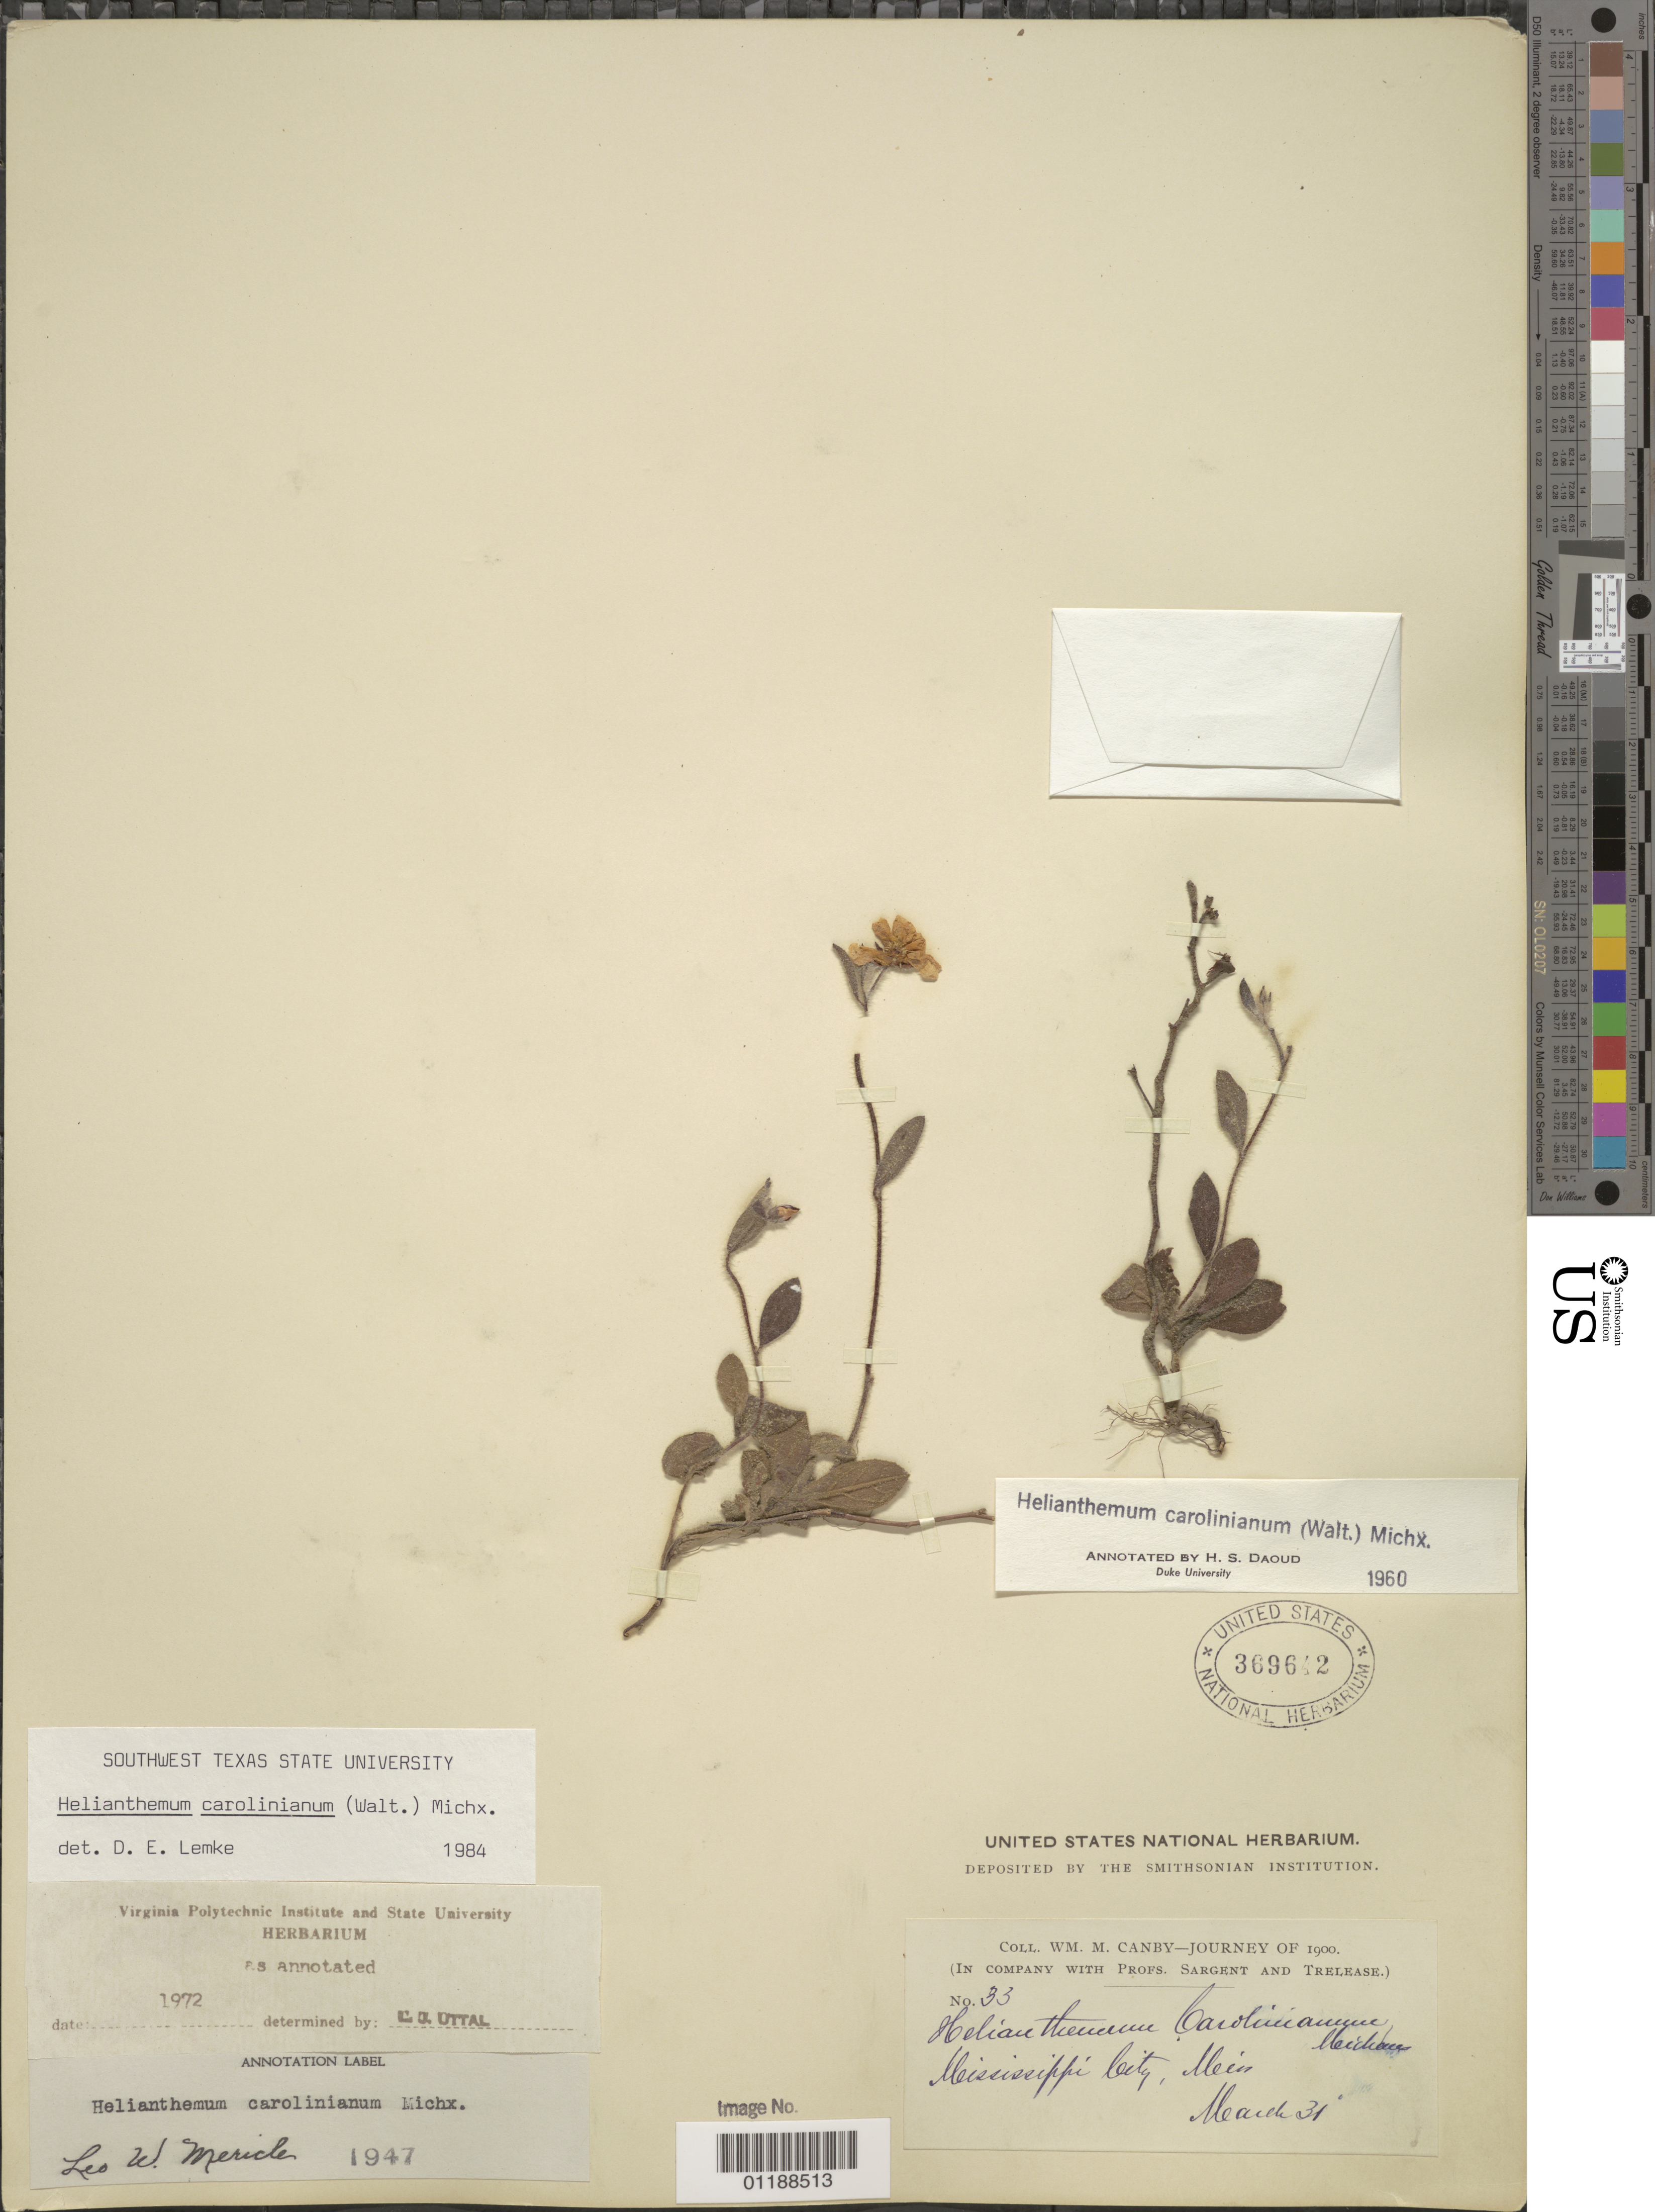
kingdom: Plantae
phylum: Tracheophyta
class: Magnoliopsida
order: Malvales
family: Cistaceae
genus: Helianthemum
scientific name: Helianthemum carolinianum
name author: (Walter) Michx.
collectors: W. M. Canby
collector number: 33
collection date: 1900-03-31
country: United States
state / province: Mississippi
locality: Mississippi City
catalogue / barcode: US 369642